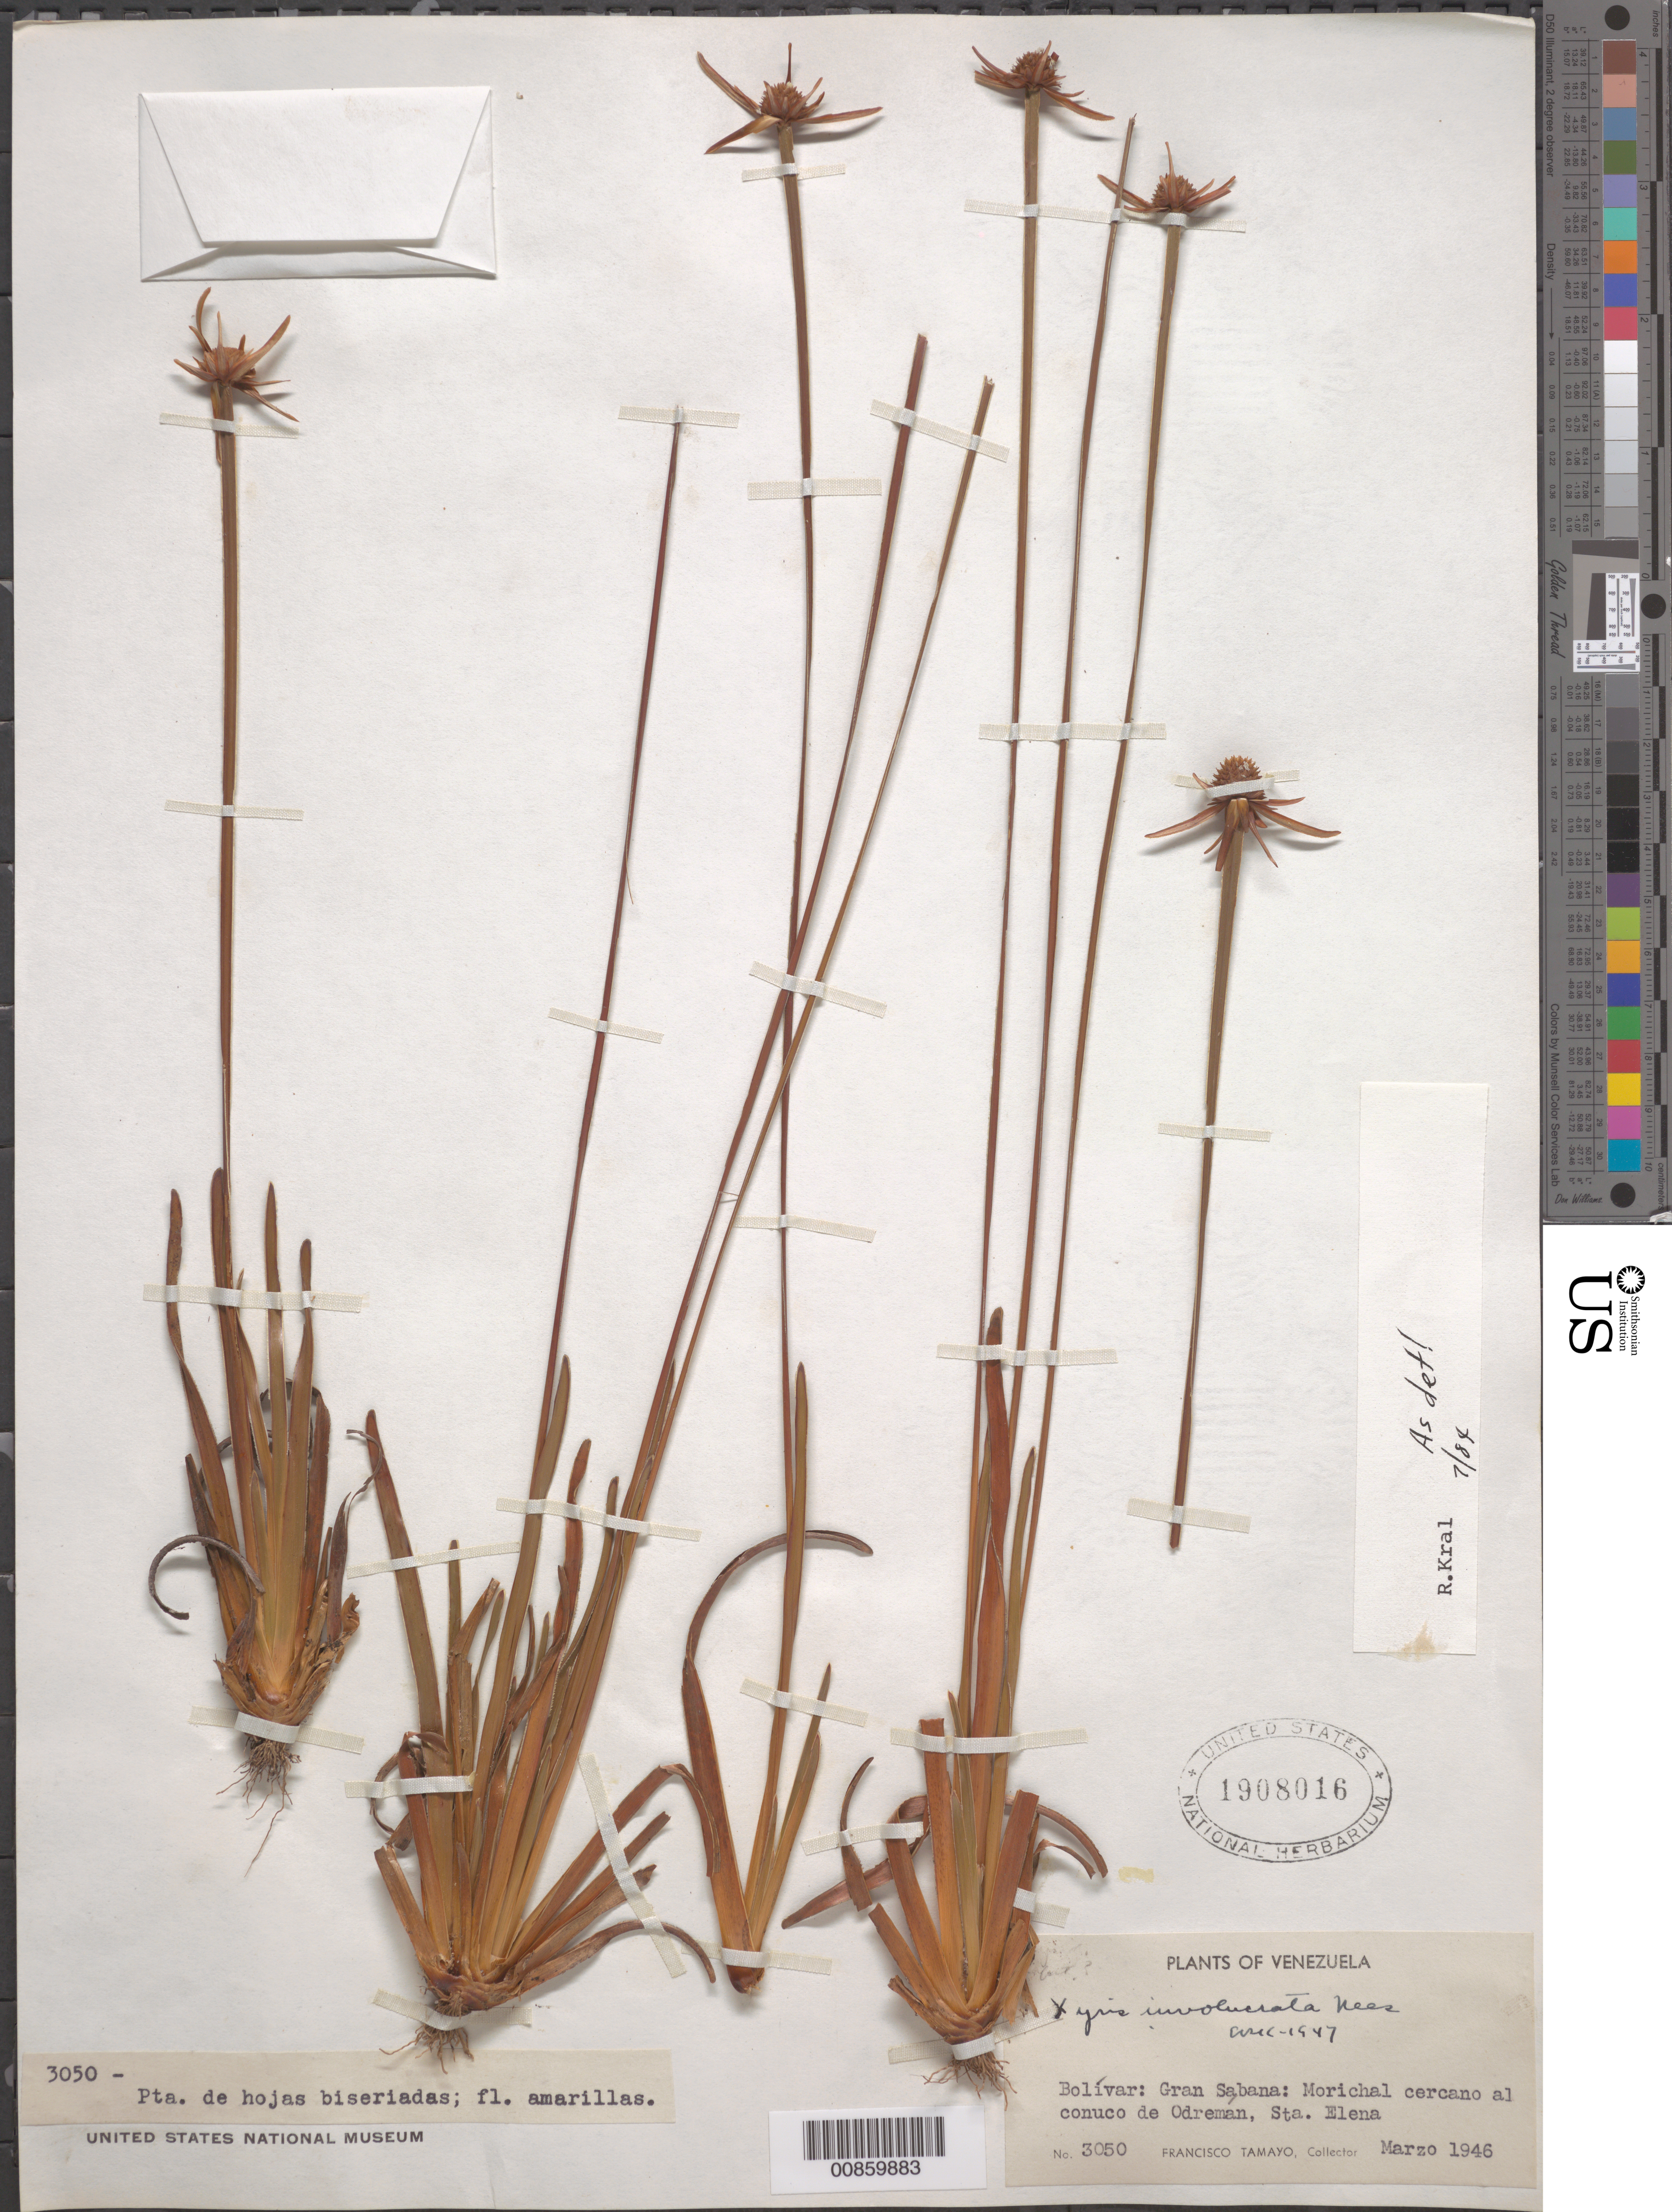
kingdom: Plantae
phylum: Tracheophyta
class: Liliopsida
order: Poales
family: Xyridaceae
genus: Xyris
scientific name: Xyris involucrata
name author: Nees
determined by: Killip, Ellsworth P.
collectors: F. Tamayo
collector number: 3050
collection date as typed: Mar-46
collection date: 1946-03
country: Venezuela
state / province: Bolívar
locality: Gran Sabana, Sta. Elena, Conuco de Odremán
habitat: Morichal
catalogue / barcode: US 1908016